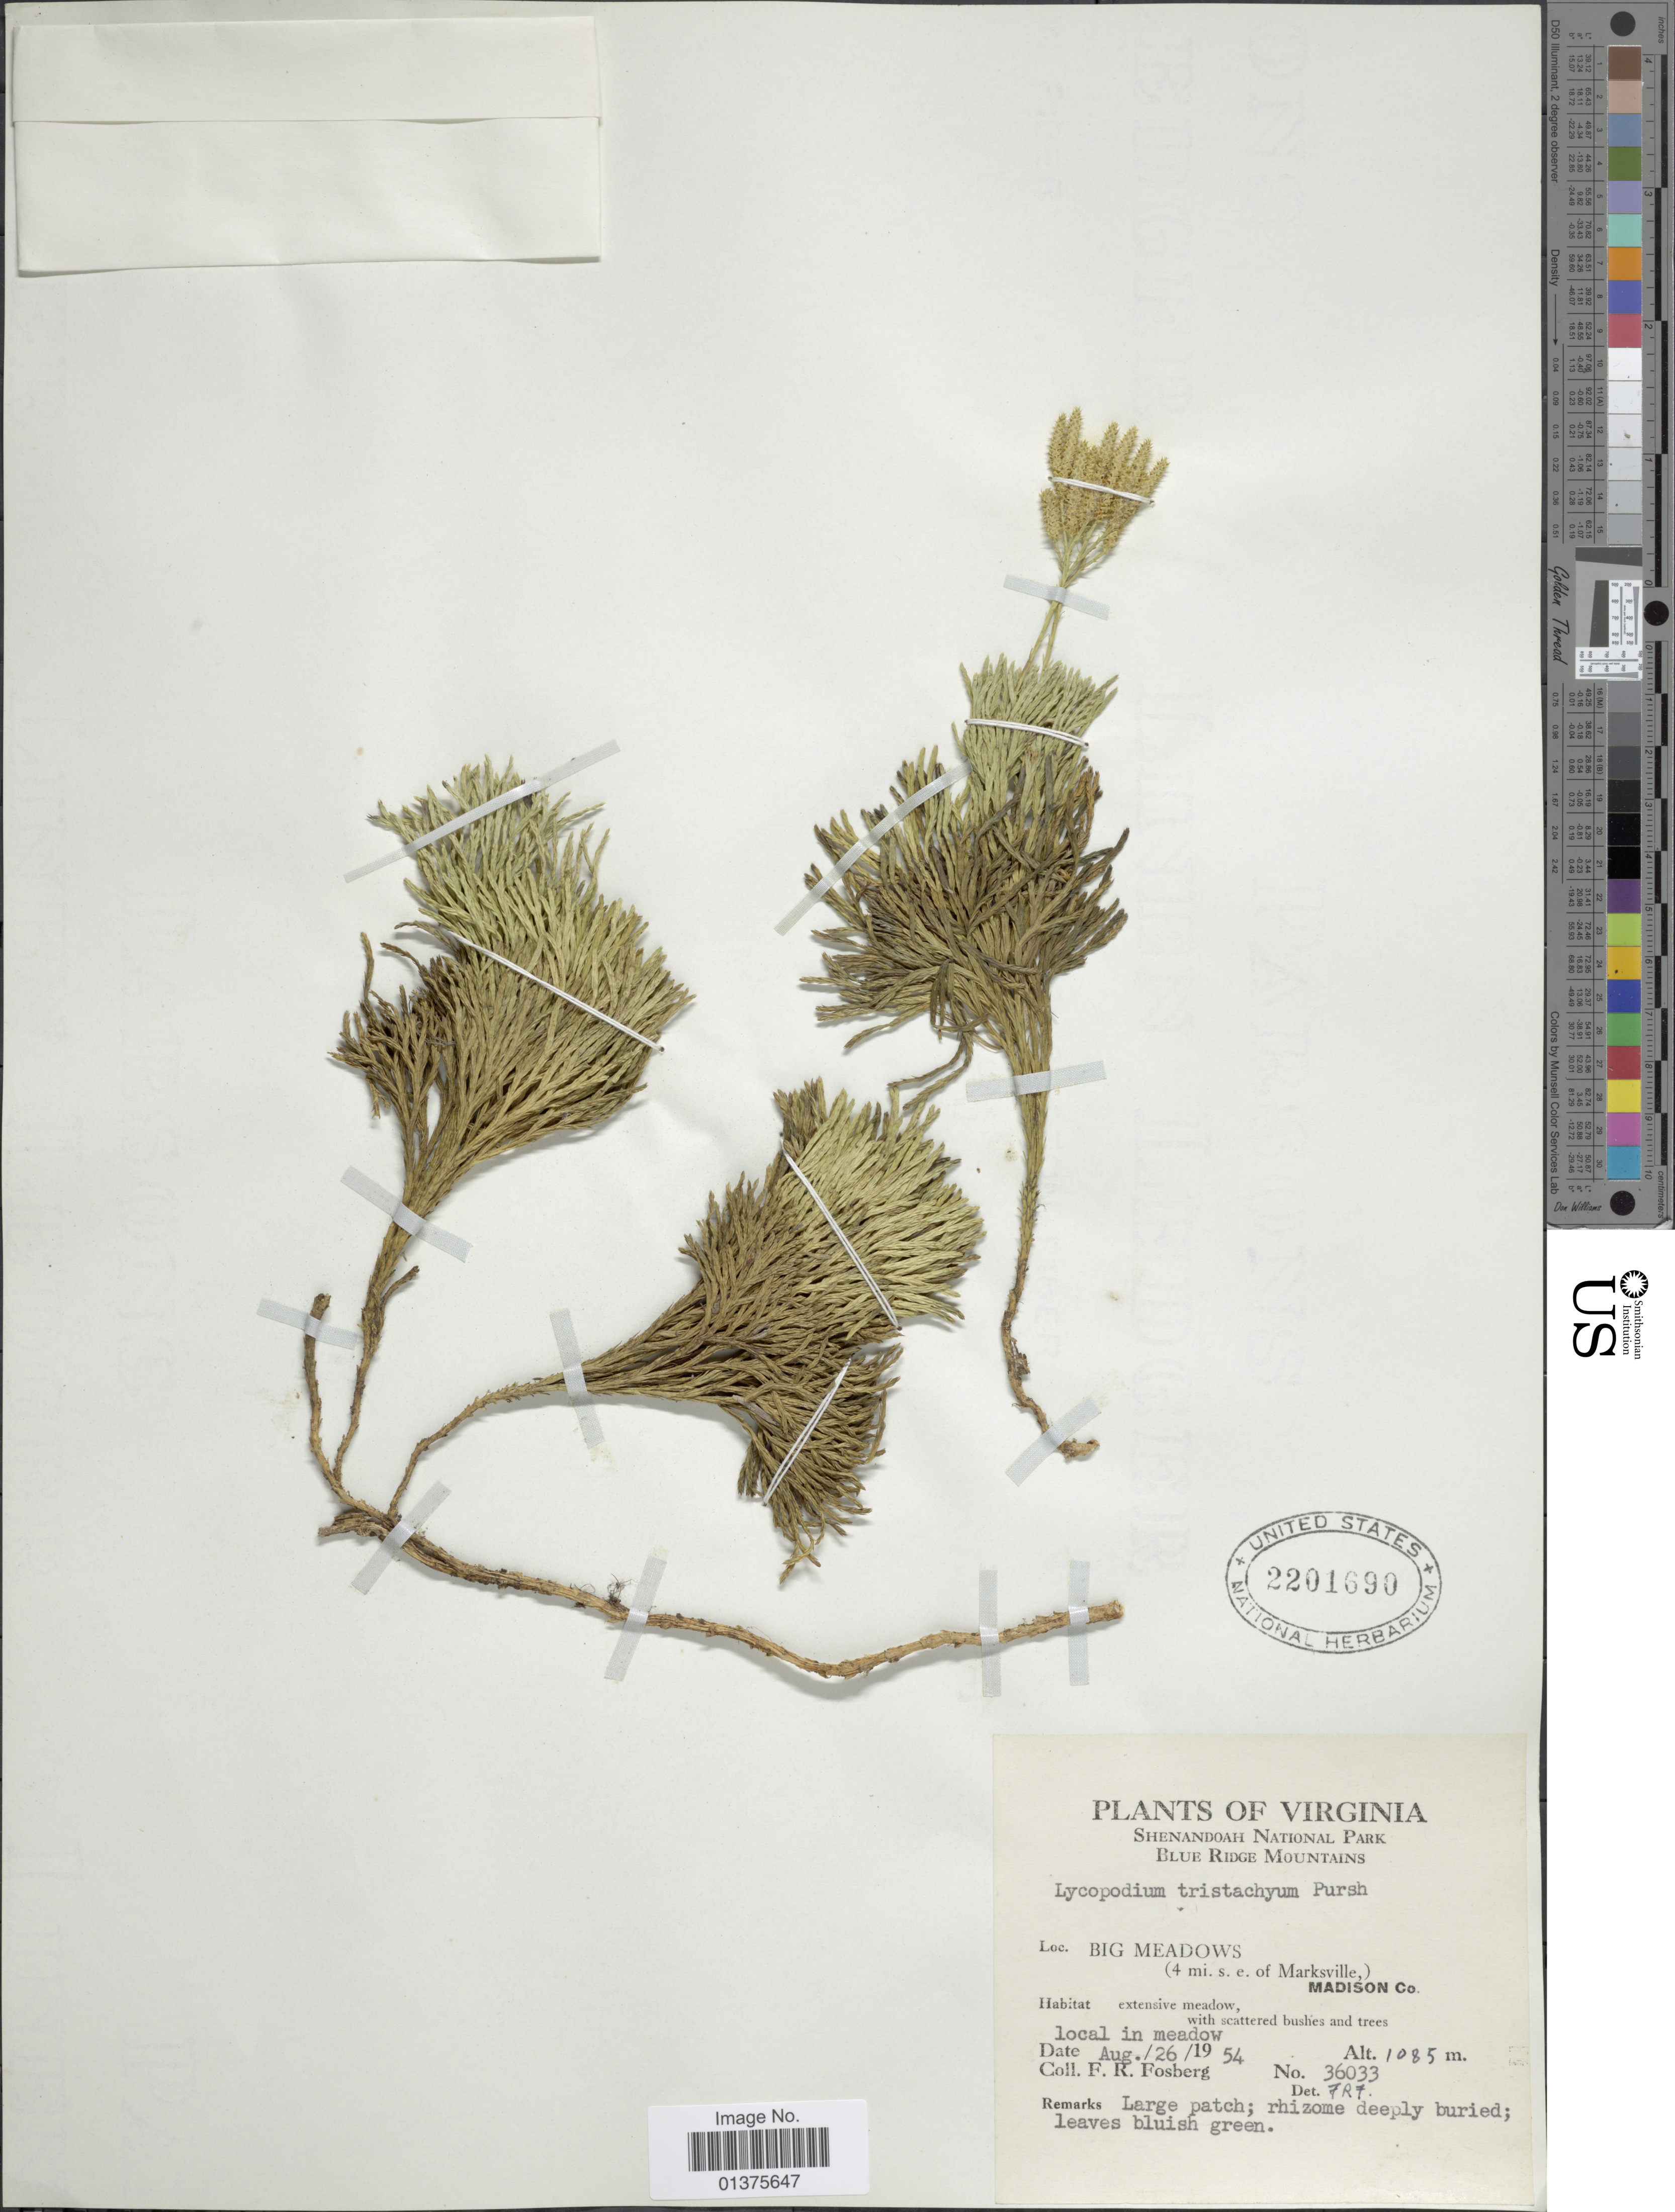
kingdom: Plantae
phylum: Tracheophyta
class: Lycopodiopsida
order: Lycopodiales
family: Lycopodiaceae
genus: Diphasiastrum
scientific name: Diphasiastrum tristachyum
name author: (Pursh) Holub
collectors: F. R. Fosberg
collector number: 36033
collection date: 1954-08-26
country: United States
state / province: Virginia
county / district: Madison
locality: Big Meadows (4 mi.SE of Marksville), Madison Co., Blue Ridge Mountains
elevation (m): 1085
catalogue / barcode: US 2201690